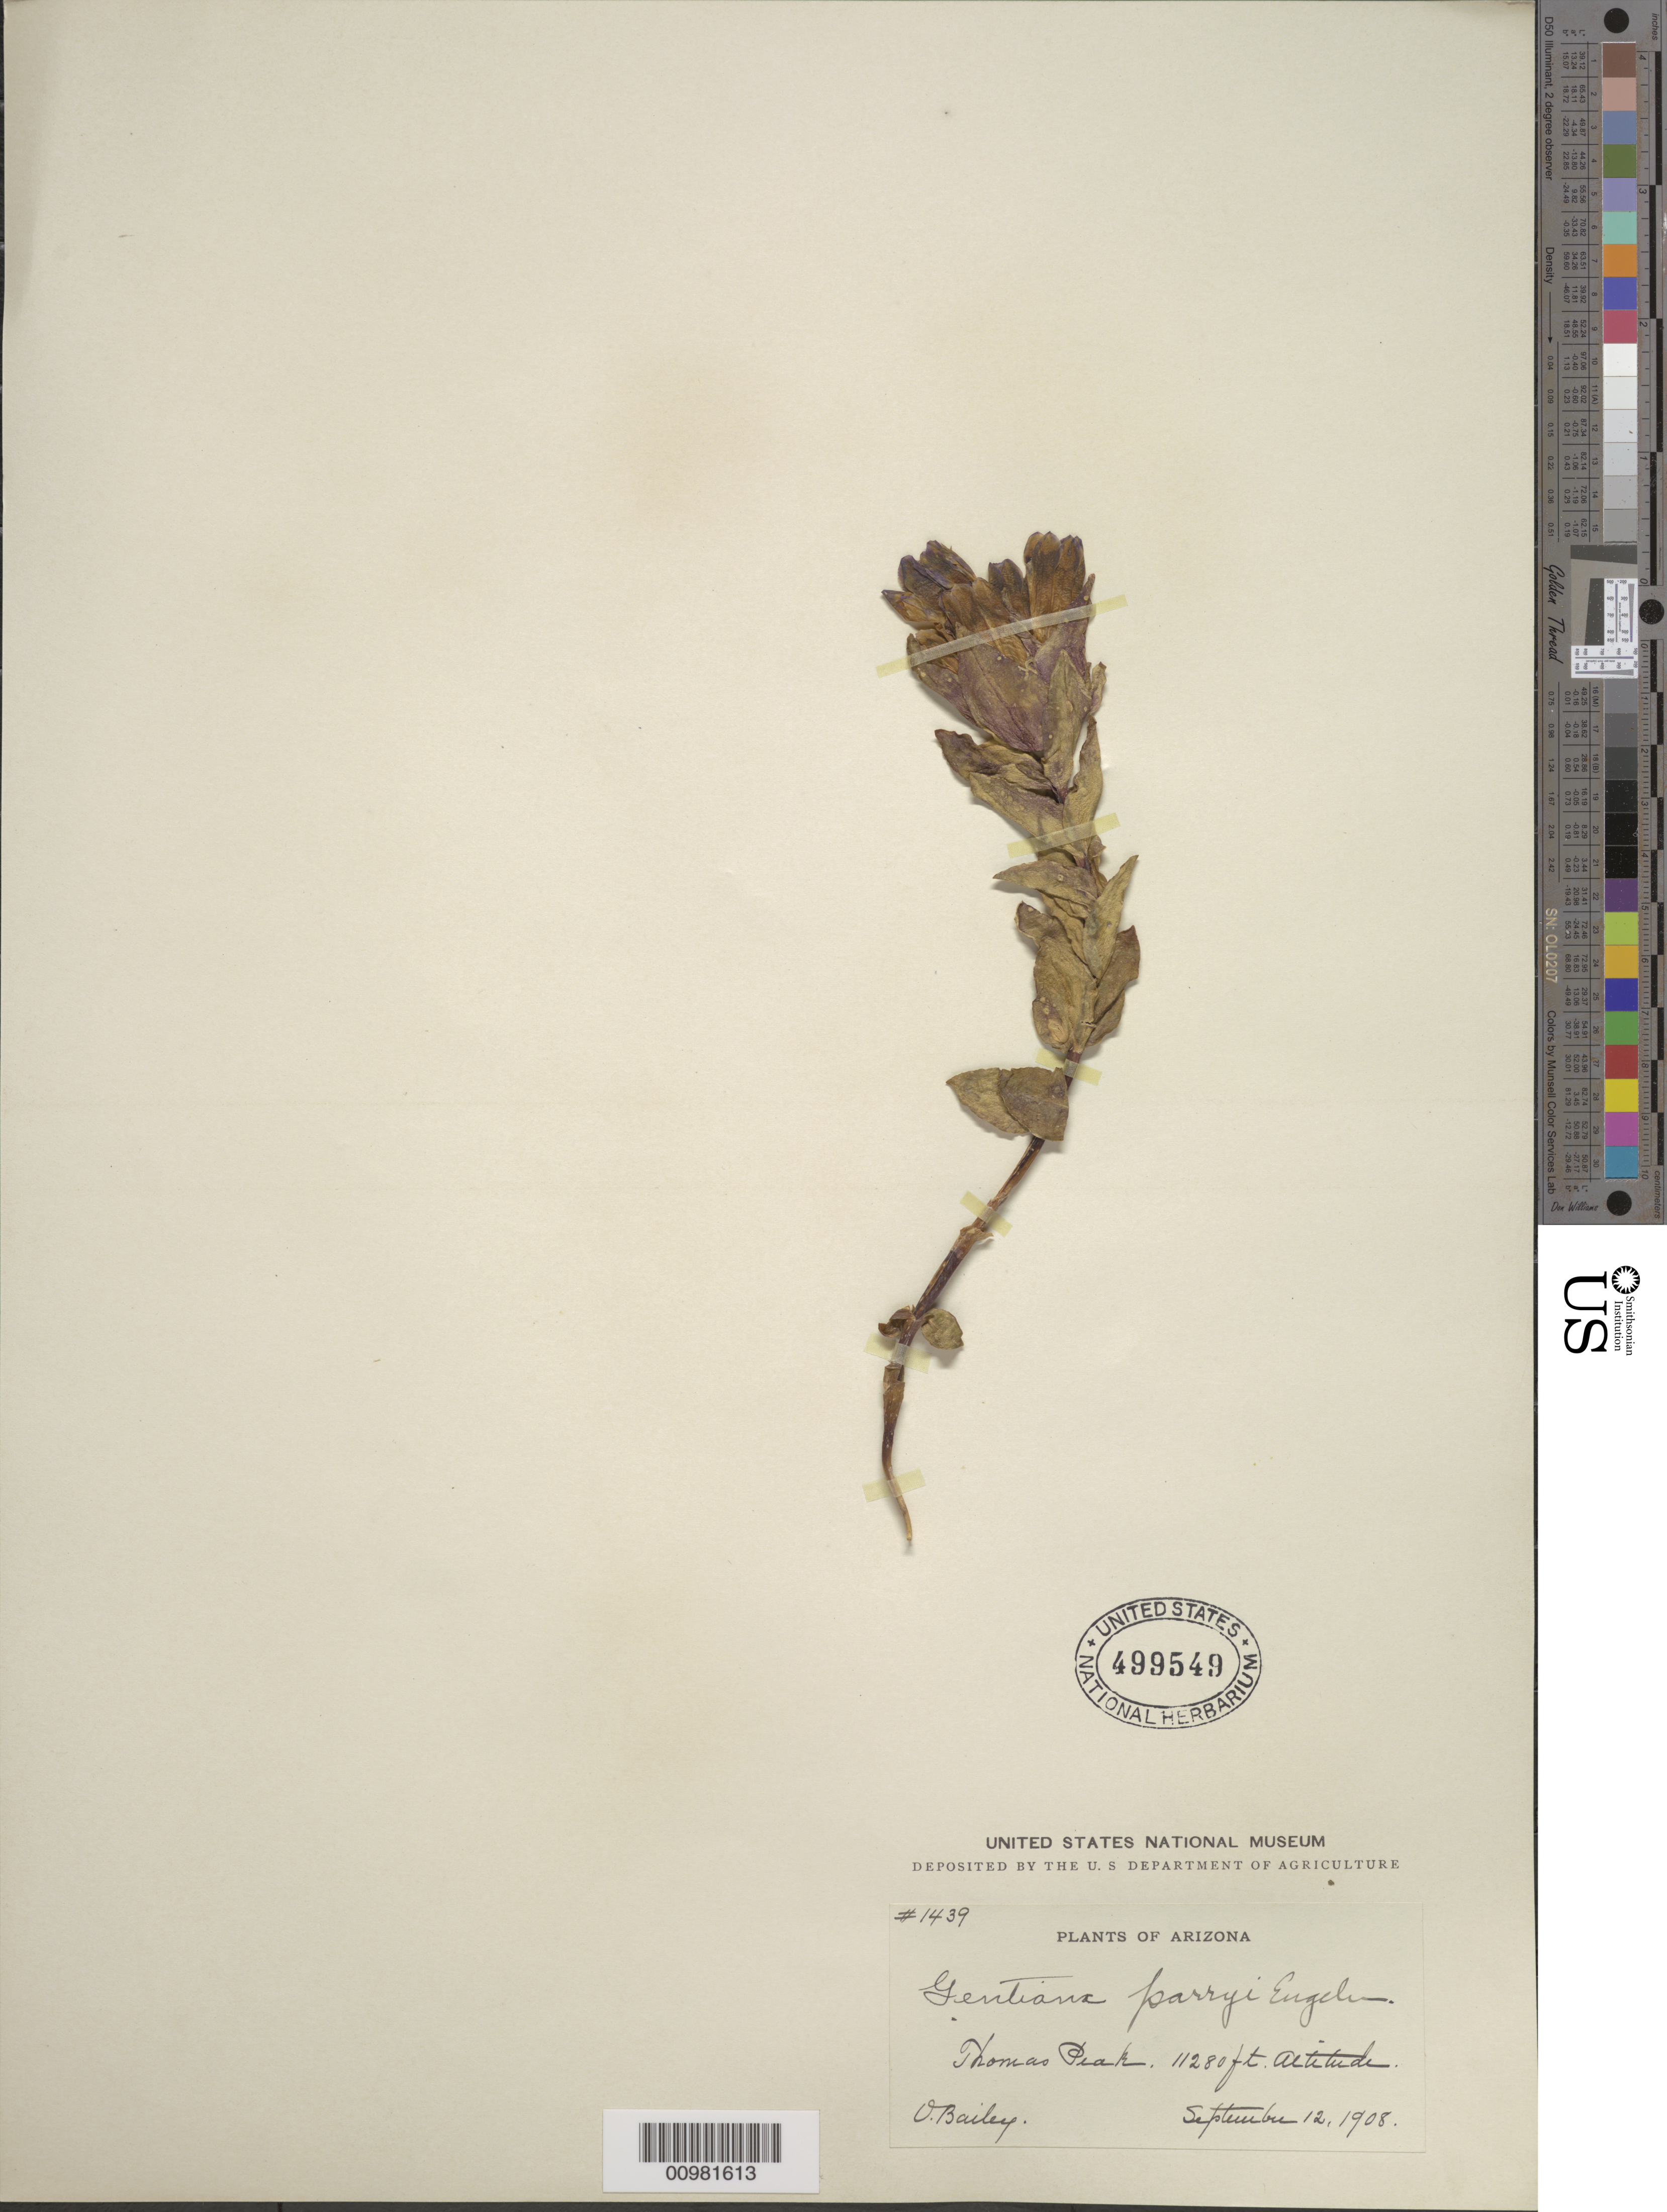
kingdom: Plantae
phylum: Tracheophyta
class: Magnoliopsida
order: Gentianales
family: Gentianaceae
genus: Gentiana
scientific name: Gentiana parryi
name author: Engelm.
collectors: O. Bailey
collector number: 1439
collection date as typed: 12 Sep 1908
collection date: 1908-09-12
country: United States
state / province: Arizona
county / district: Navajo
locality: Thomas Peak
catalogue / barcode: US 488549